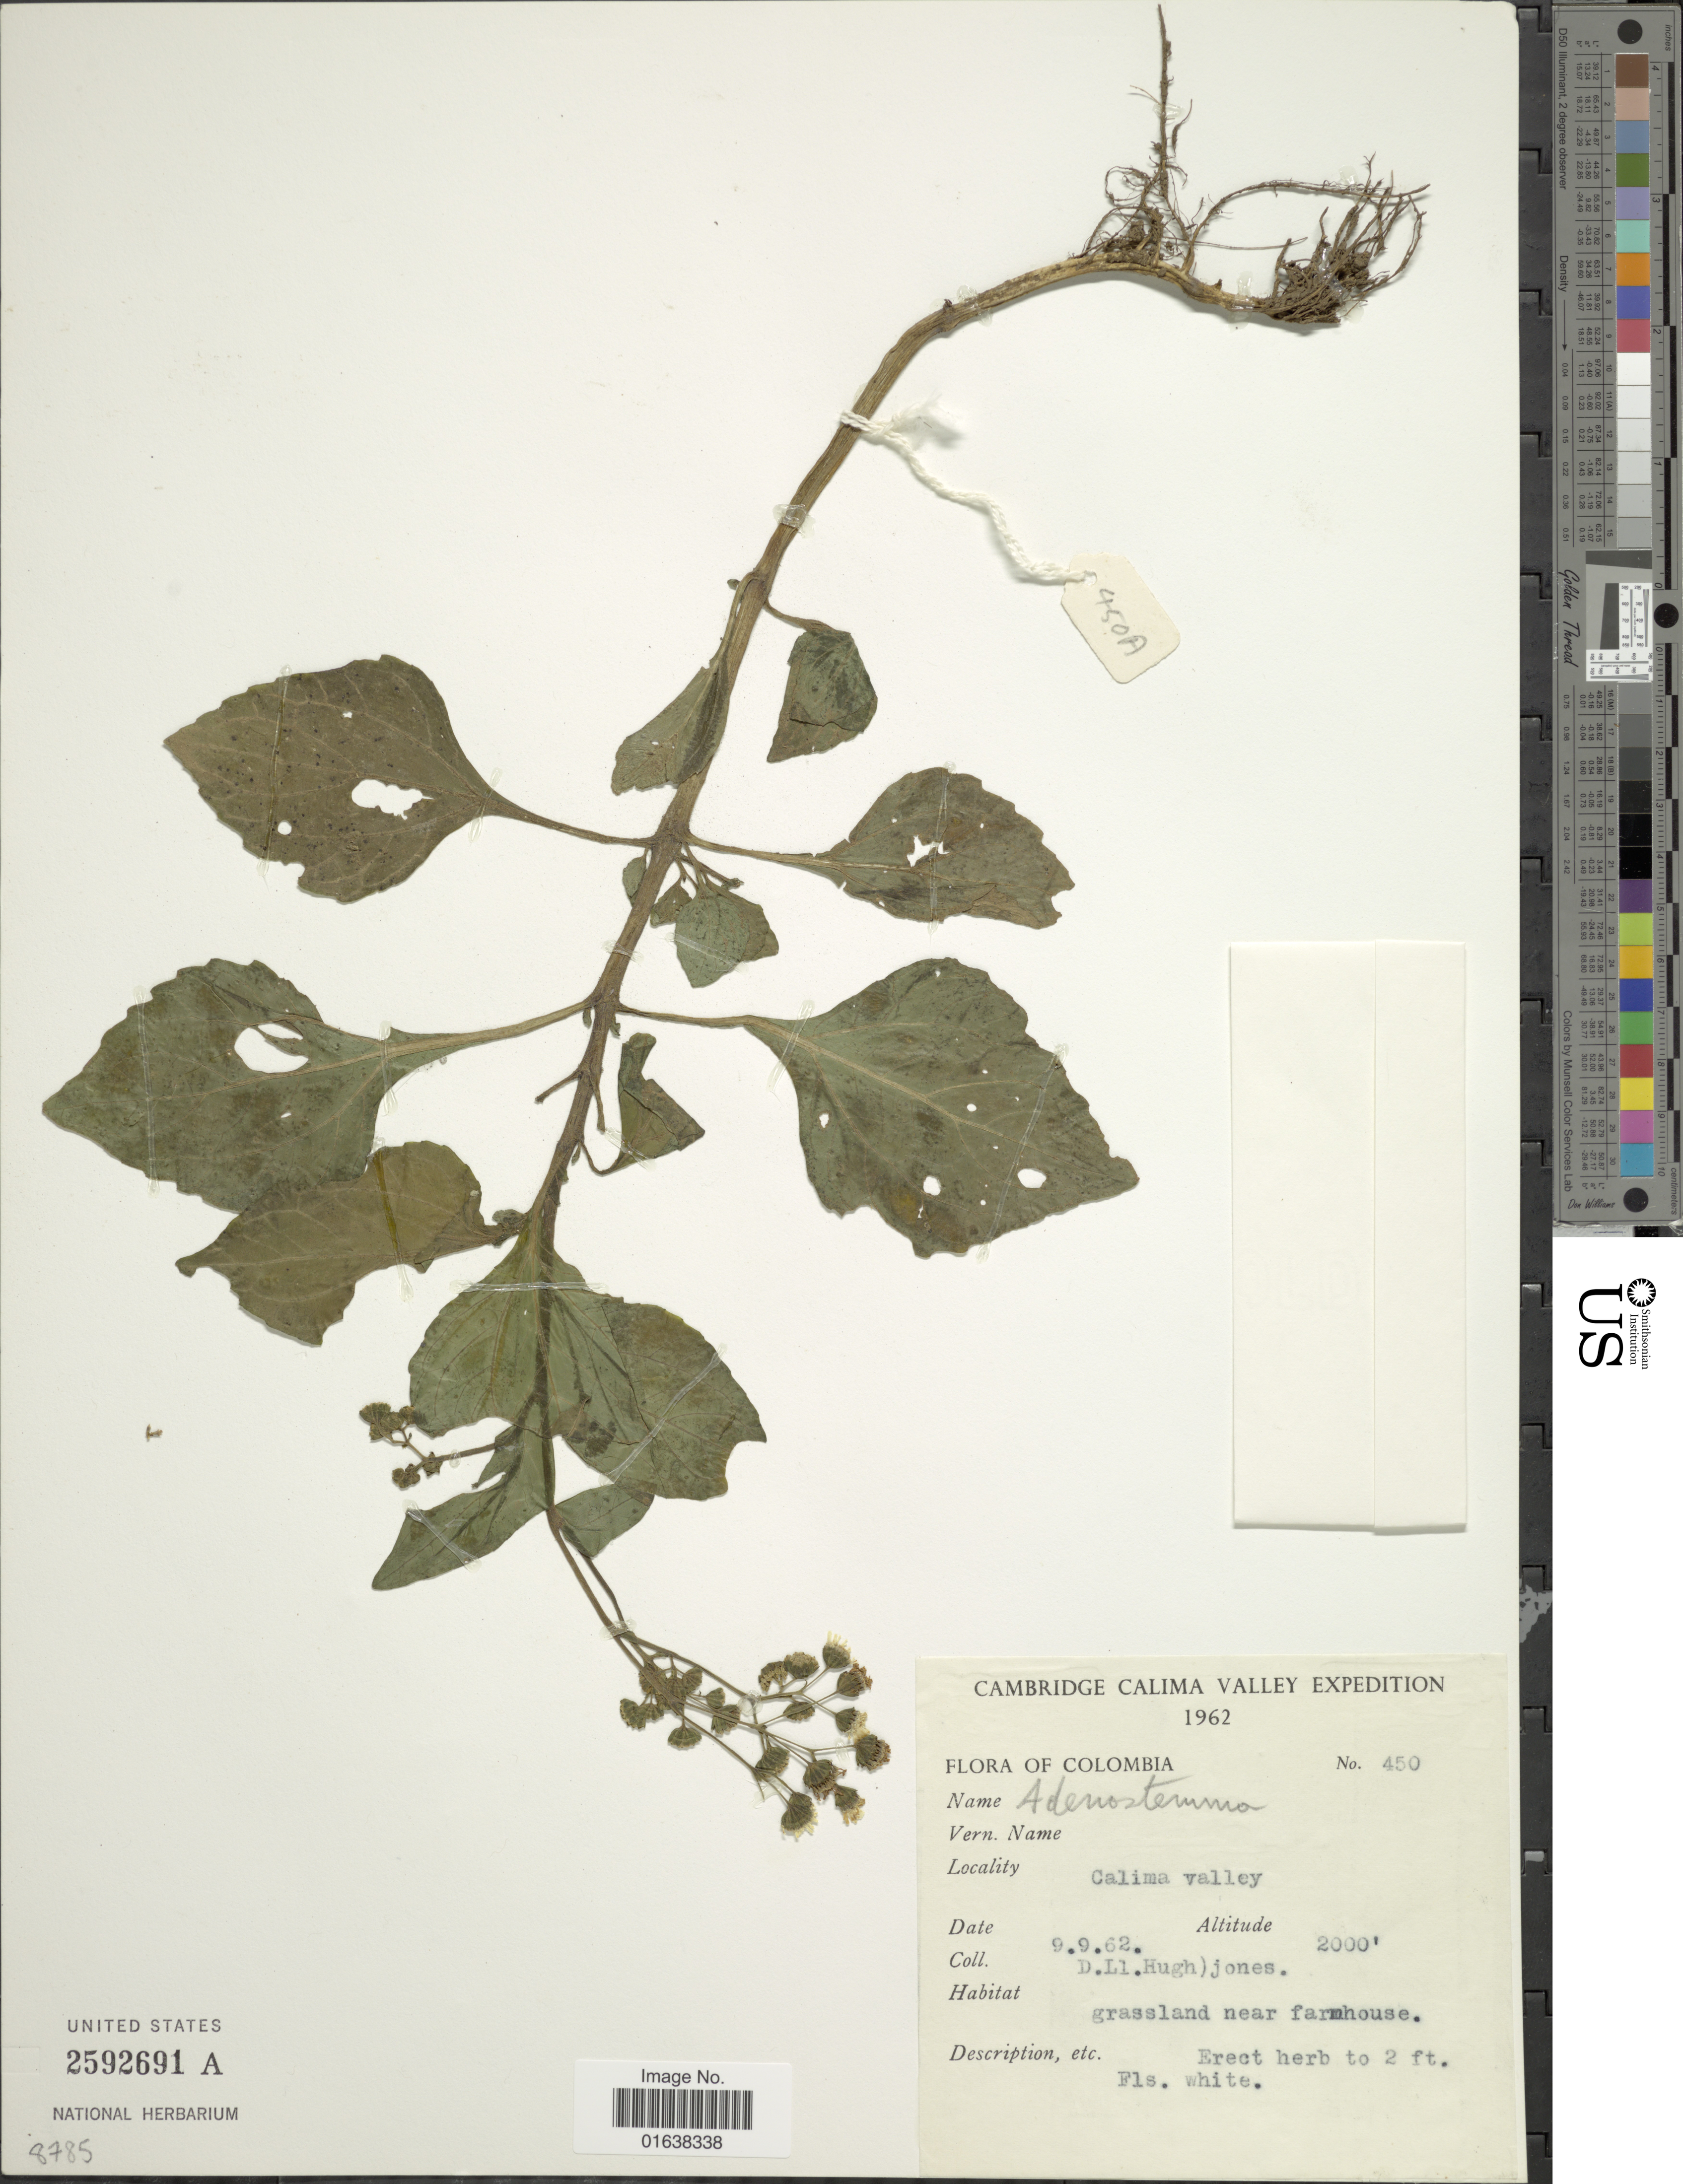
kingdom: Plantae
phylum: Tracheophyta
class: Magnoliopsida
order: Asterales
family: Asteraceae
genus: Adenostemma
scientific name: Adenostemma platyphyllum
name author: Cass.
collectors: D. Hugh-Jones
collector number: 450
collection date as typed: Transcribed d/m/y: 9/9/62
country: Colombia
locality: Colombia. Calima Valley. grassland near farmhous.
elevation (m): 610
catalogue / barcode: US 2592691A